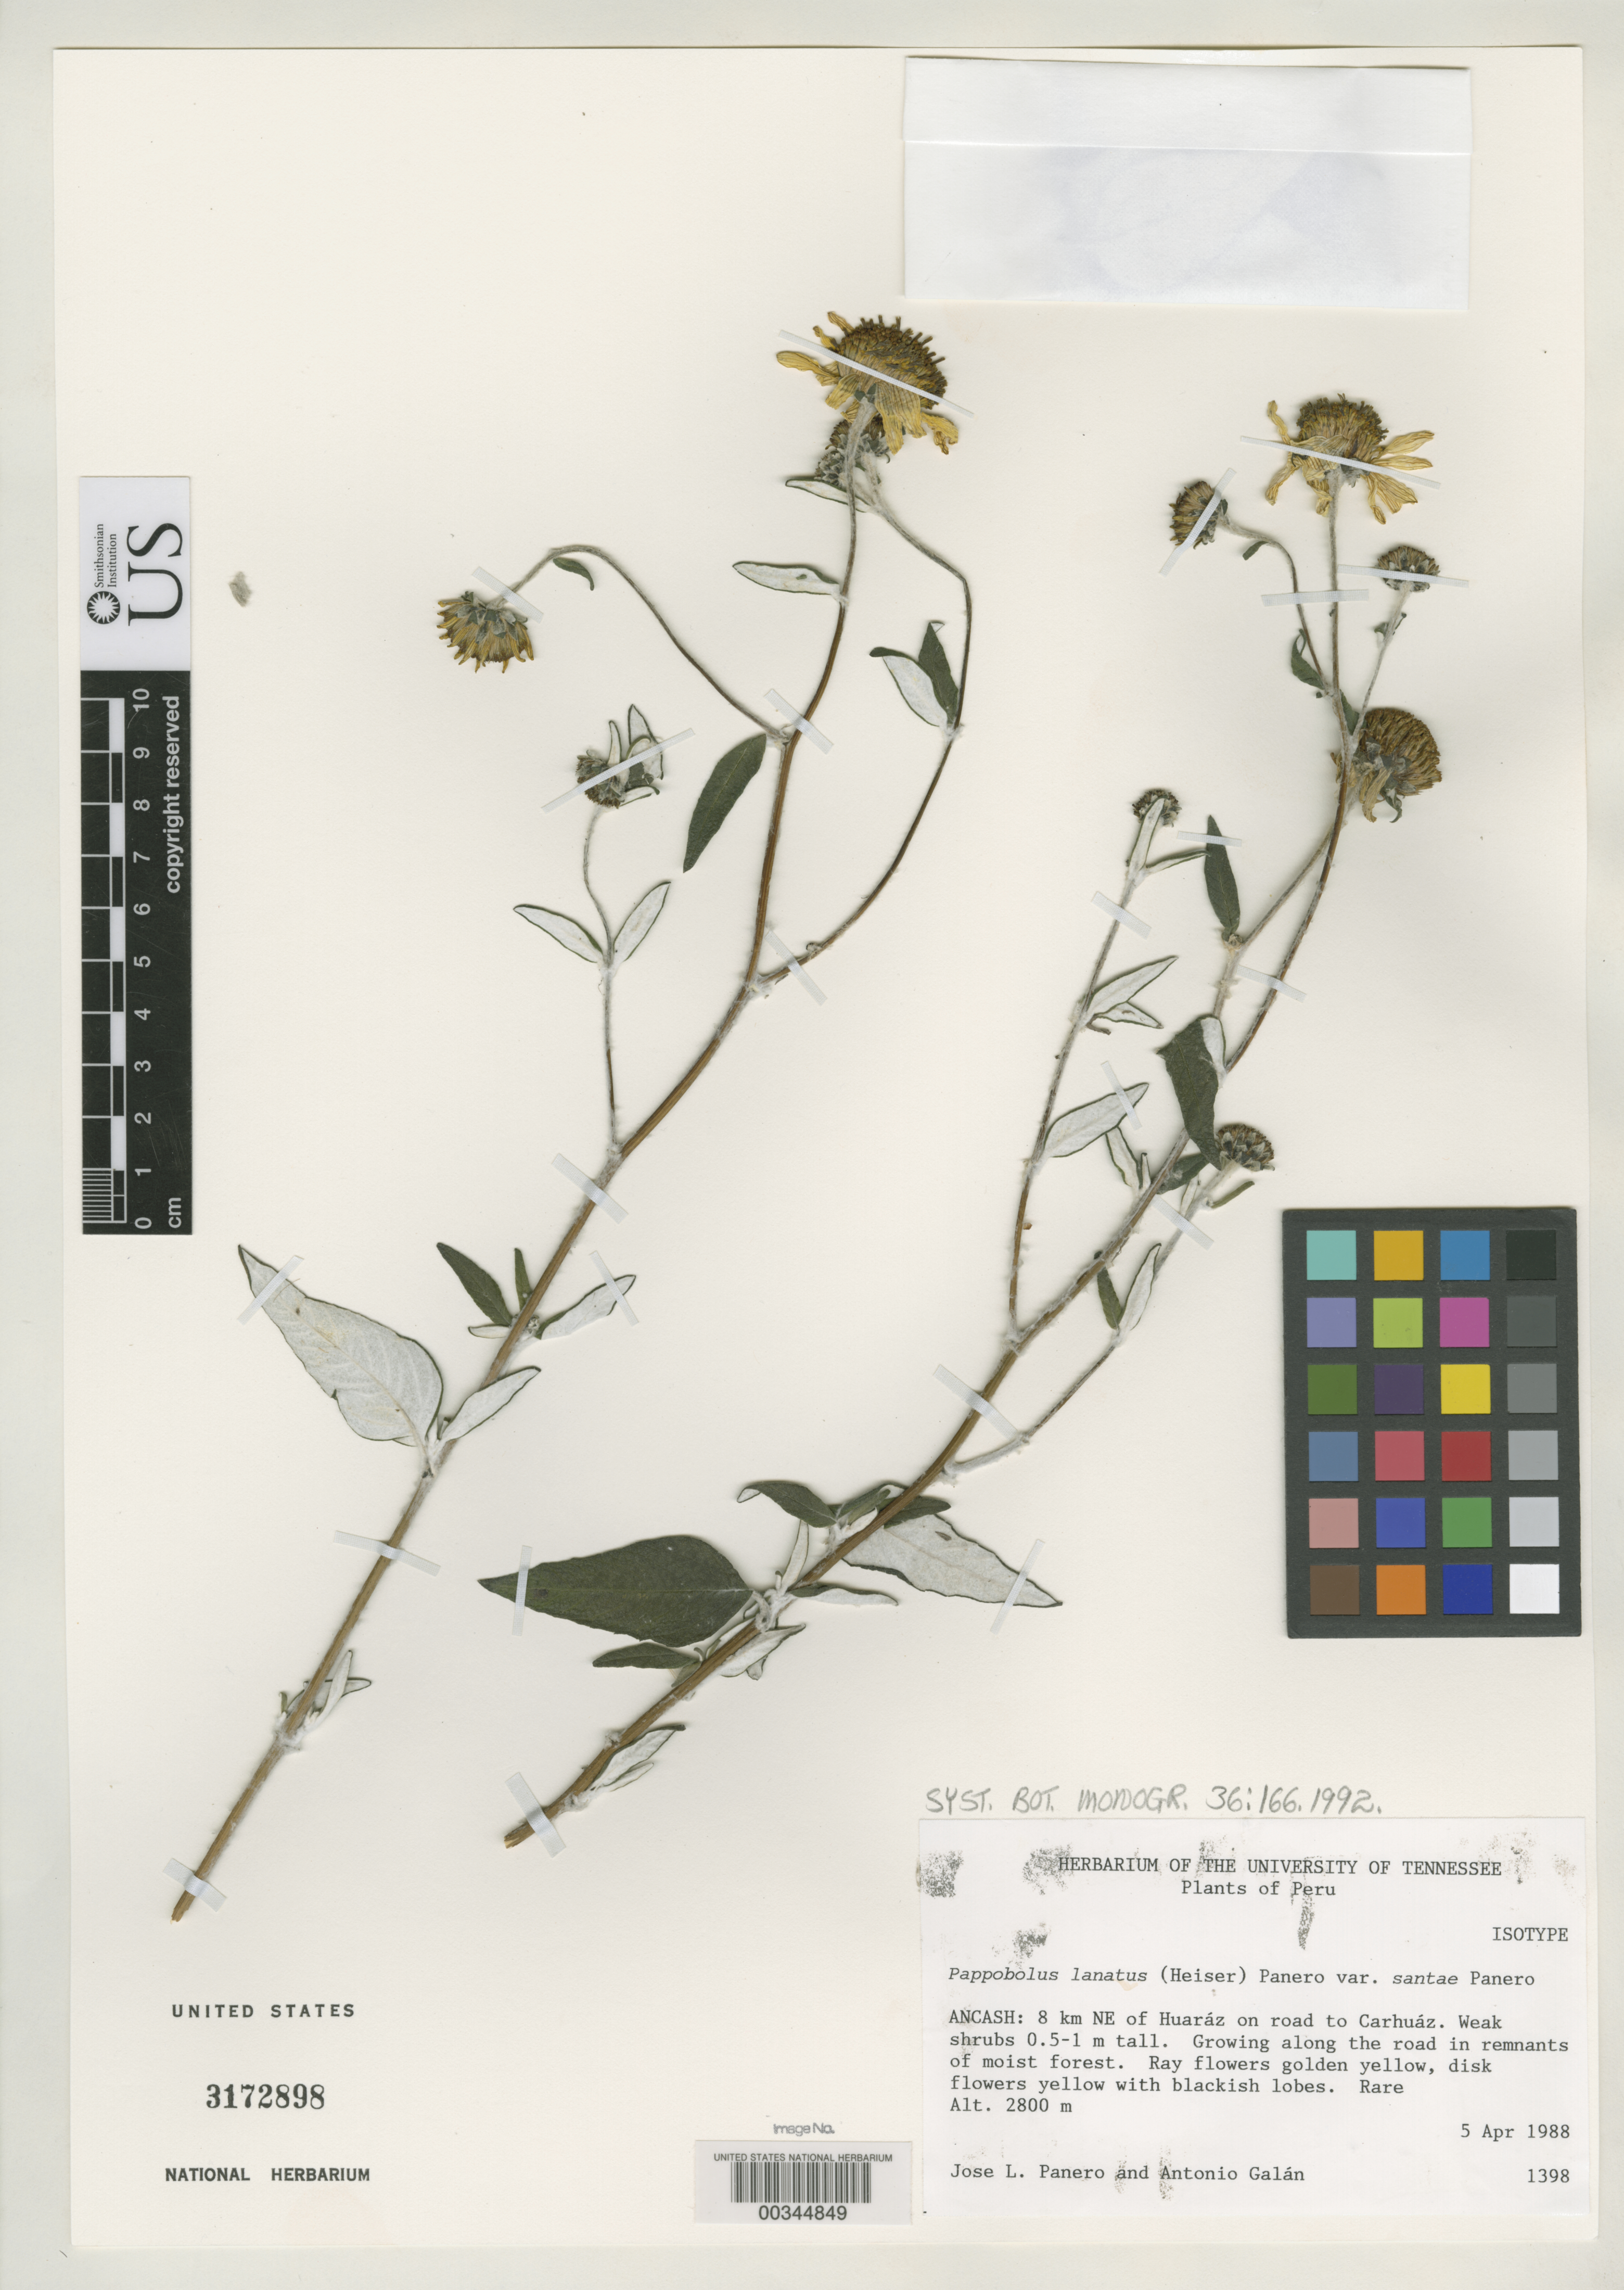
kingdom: Plantae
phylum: Tracheophyta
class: Magnoliopsida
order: Asterales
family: Asteraceae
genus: Pappobolus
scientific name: Pappobolus lanatus var. santae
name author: Panero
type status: Isotype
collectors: J. L. Panero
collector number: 1398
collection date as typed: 05 Apr 1988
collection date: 1988-04-05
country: Peru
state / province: Ancash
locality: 8 km NE on road to Carhuaz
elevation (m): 2800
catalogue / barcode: US 3172898